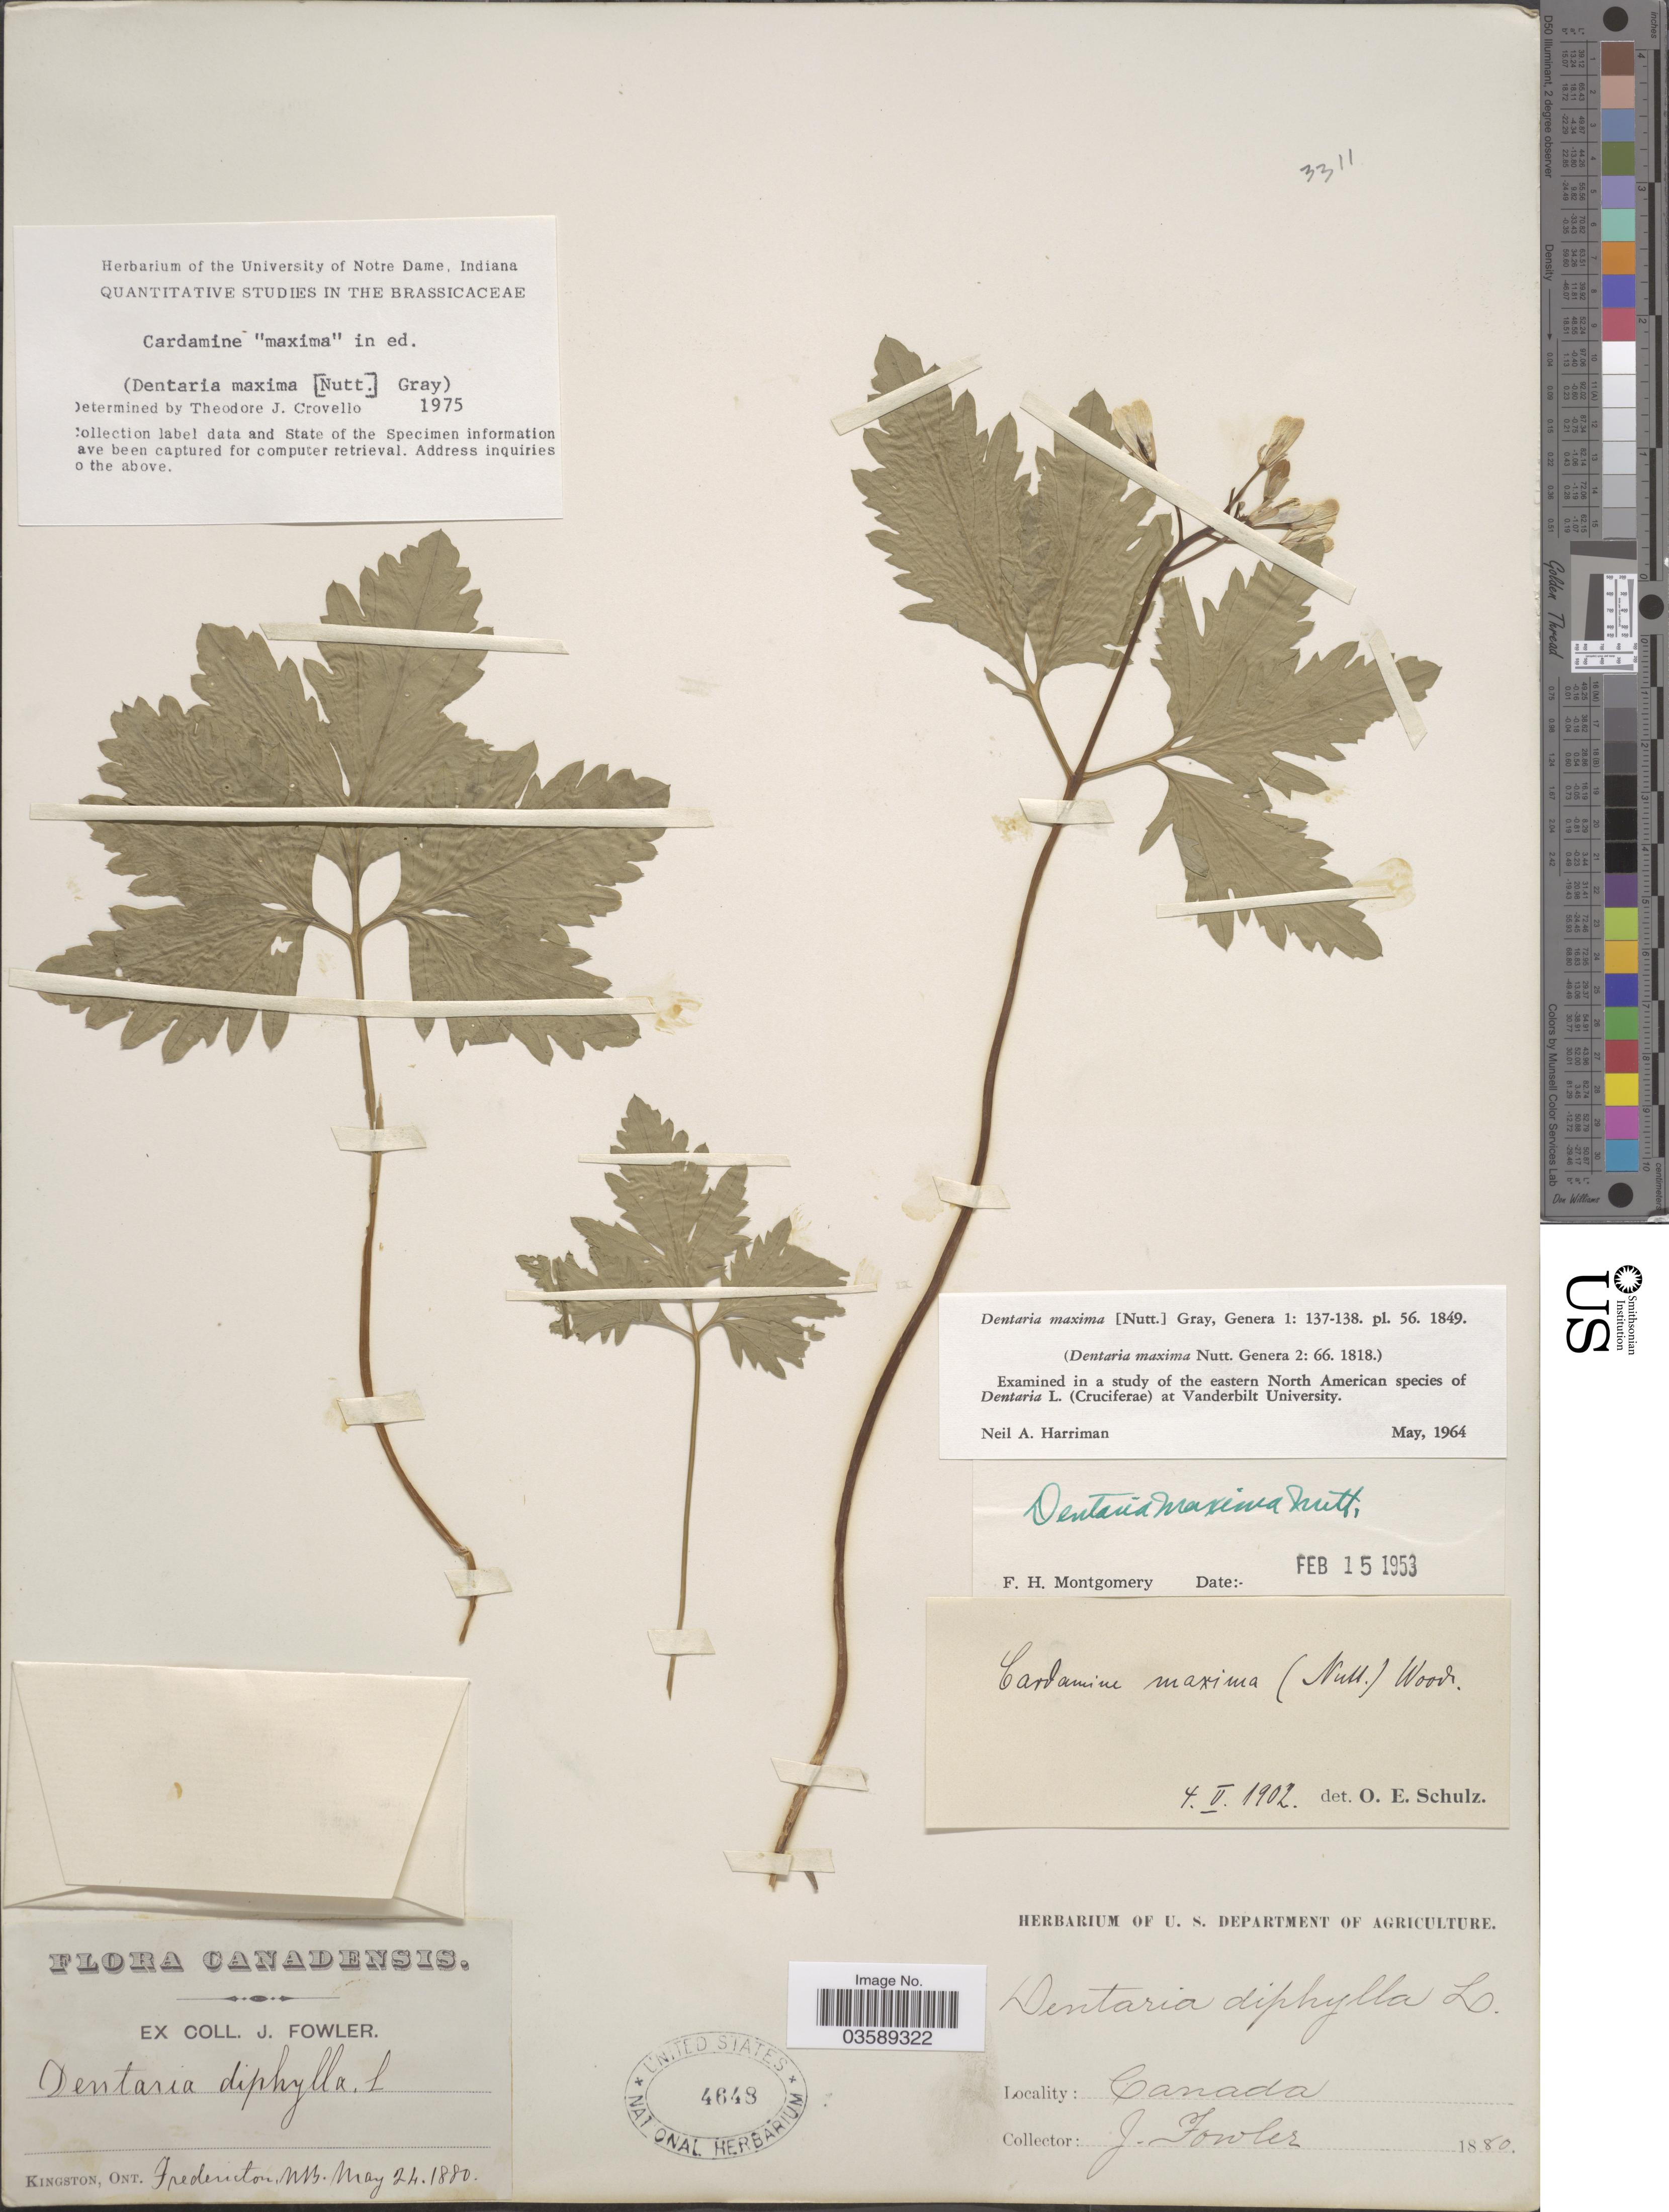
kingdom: Plantae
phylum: Tracheophyta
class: Magnoliopsida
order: Brassicales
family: Brassicaceae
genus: Cardamine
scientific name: Cardamine maxima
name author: (Nutt.) Alph. Wood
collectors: J. Fowler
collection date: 1880-05-24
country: Canada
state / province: New Brunswick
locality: Fredericton.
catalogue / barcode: US 4648